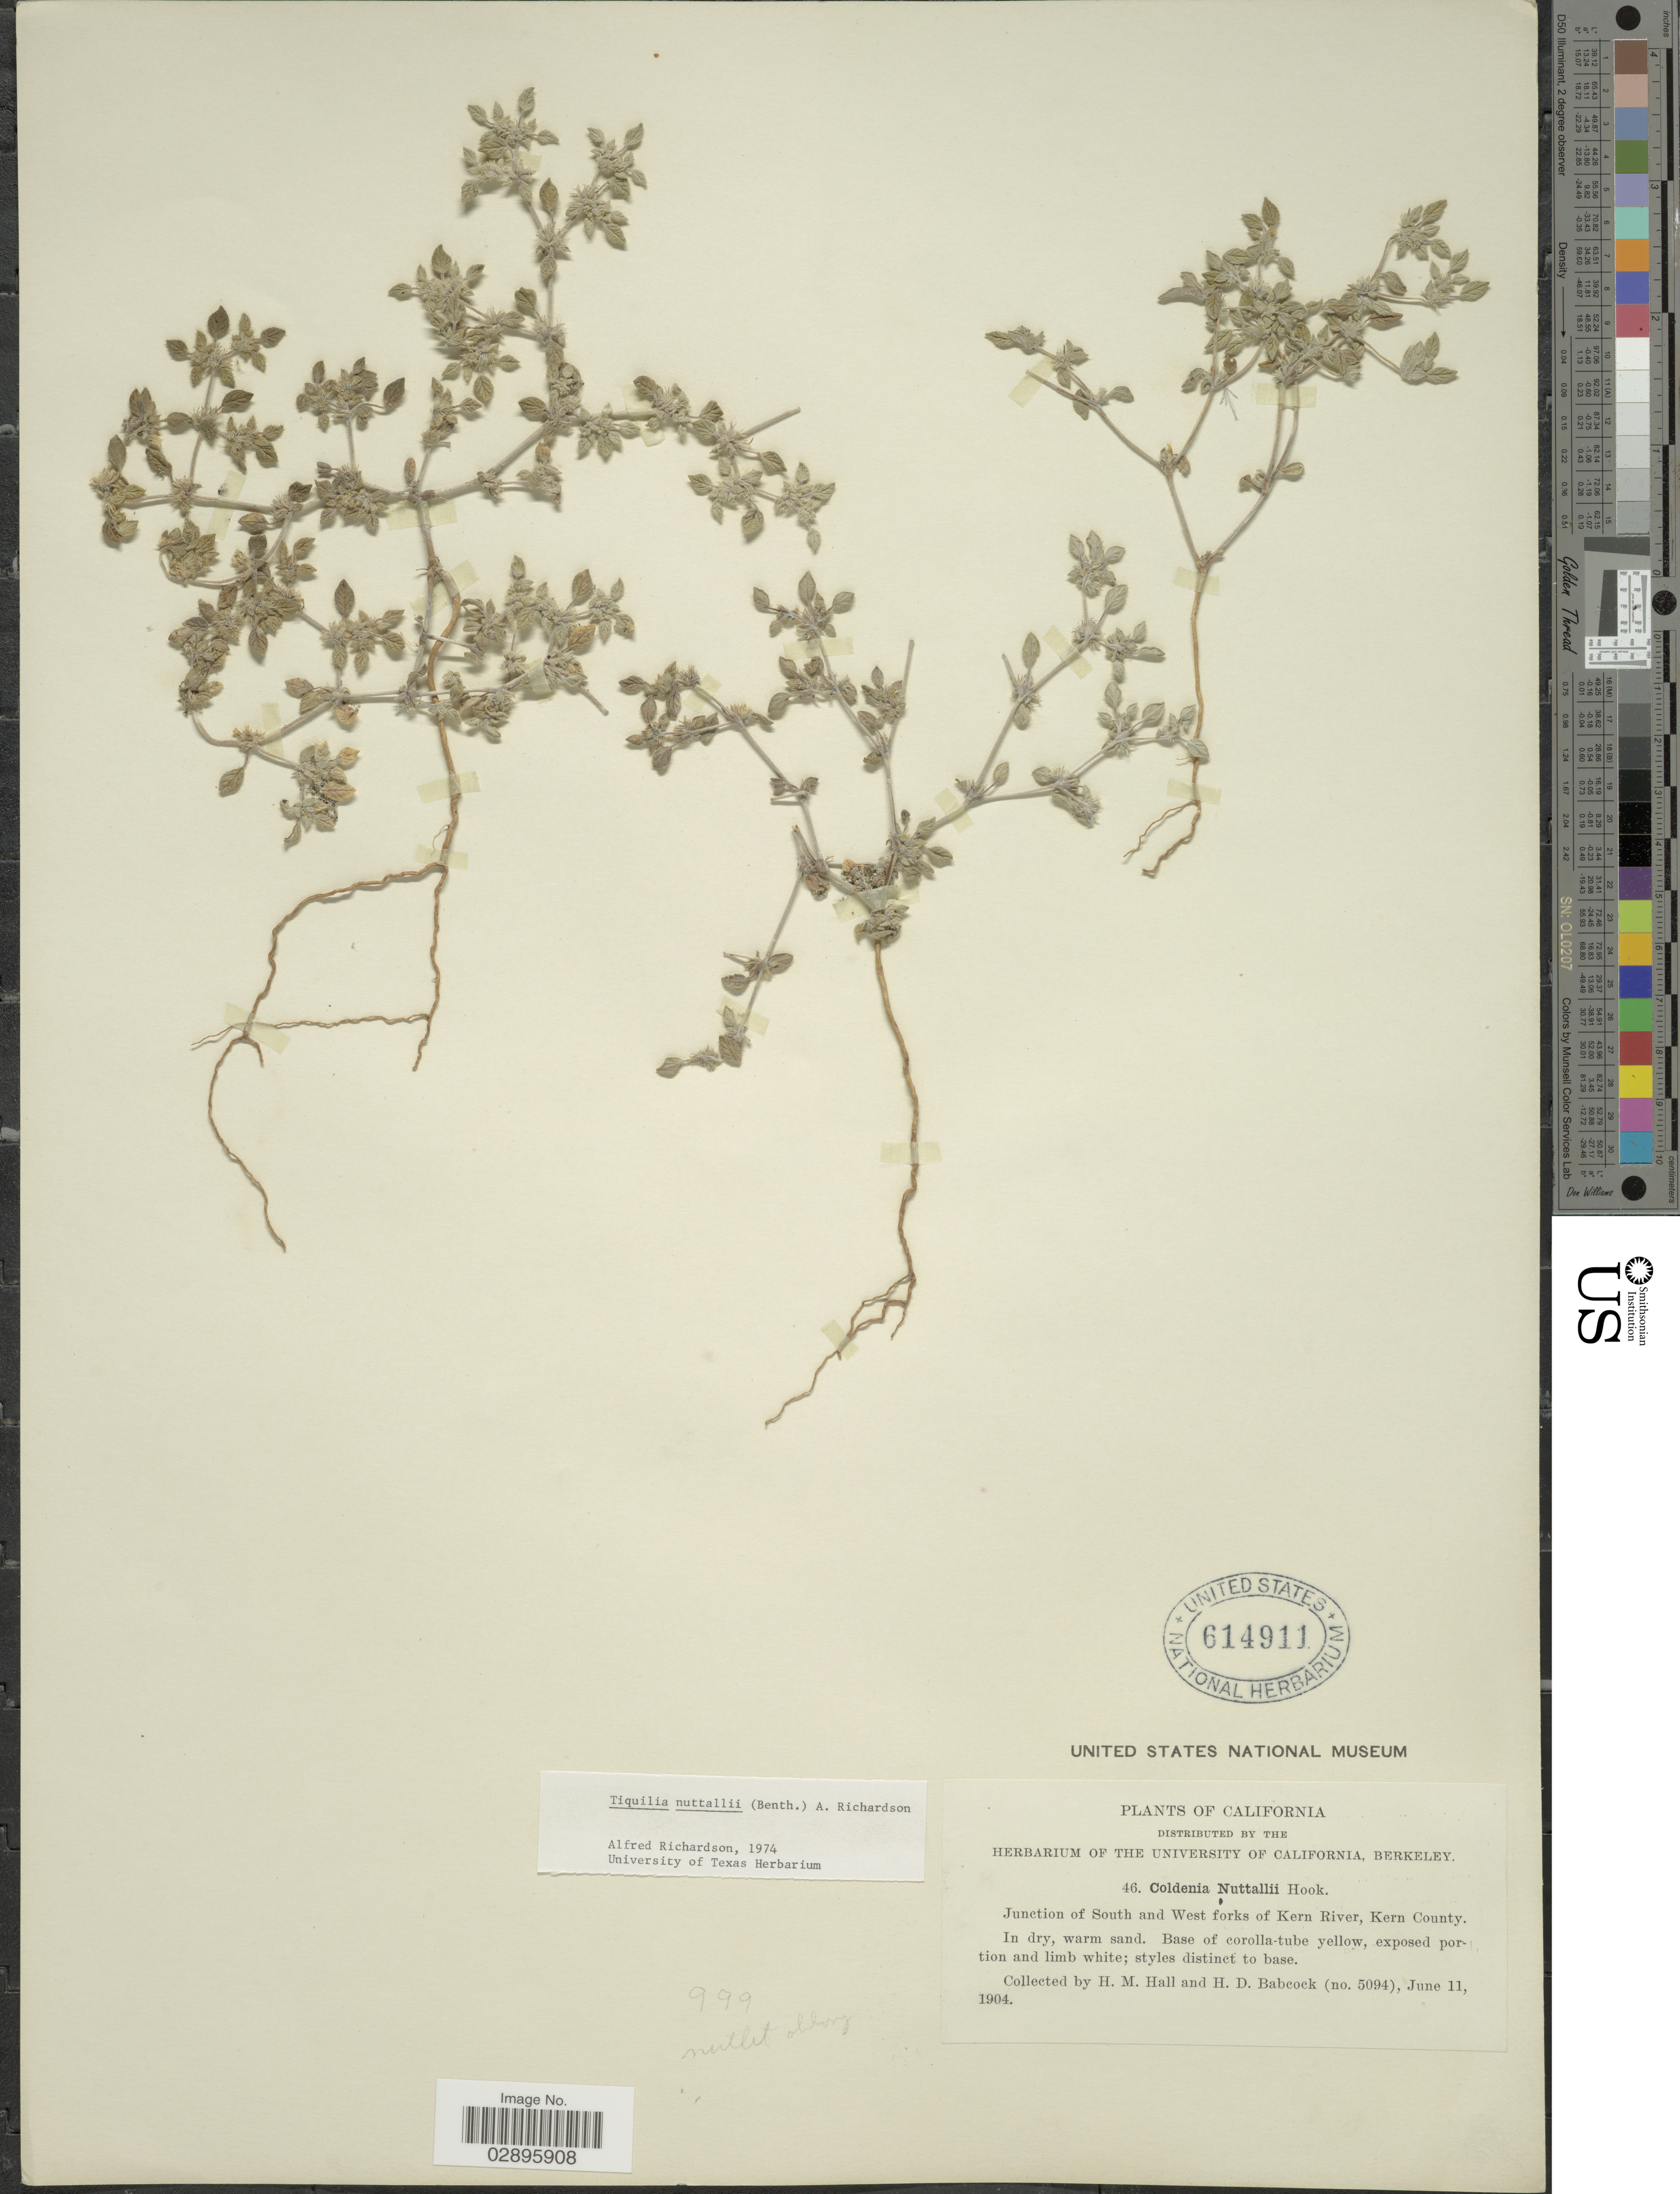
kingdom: Plantae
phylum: Tracheophyta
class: Magnoliopsida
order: Boraginales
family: Ehretiaceae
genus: Tiquilia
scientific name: Tiquilia nuttallii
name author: (Hook.) A.T. Richardson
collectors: H. M. Hall & H. Babcock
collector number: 5094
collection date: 1904-06-11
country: United States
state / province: California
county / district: Kern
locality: Junction of South and West forks of Kern River, Kern County.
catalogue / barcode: US 614911